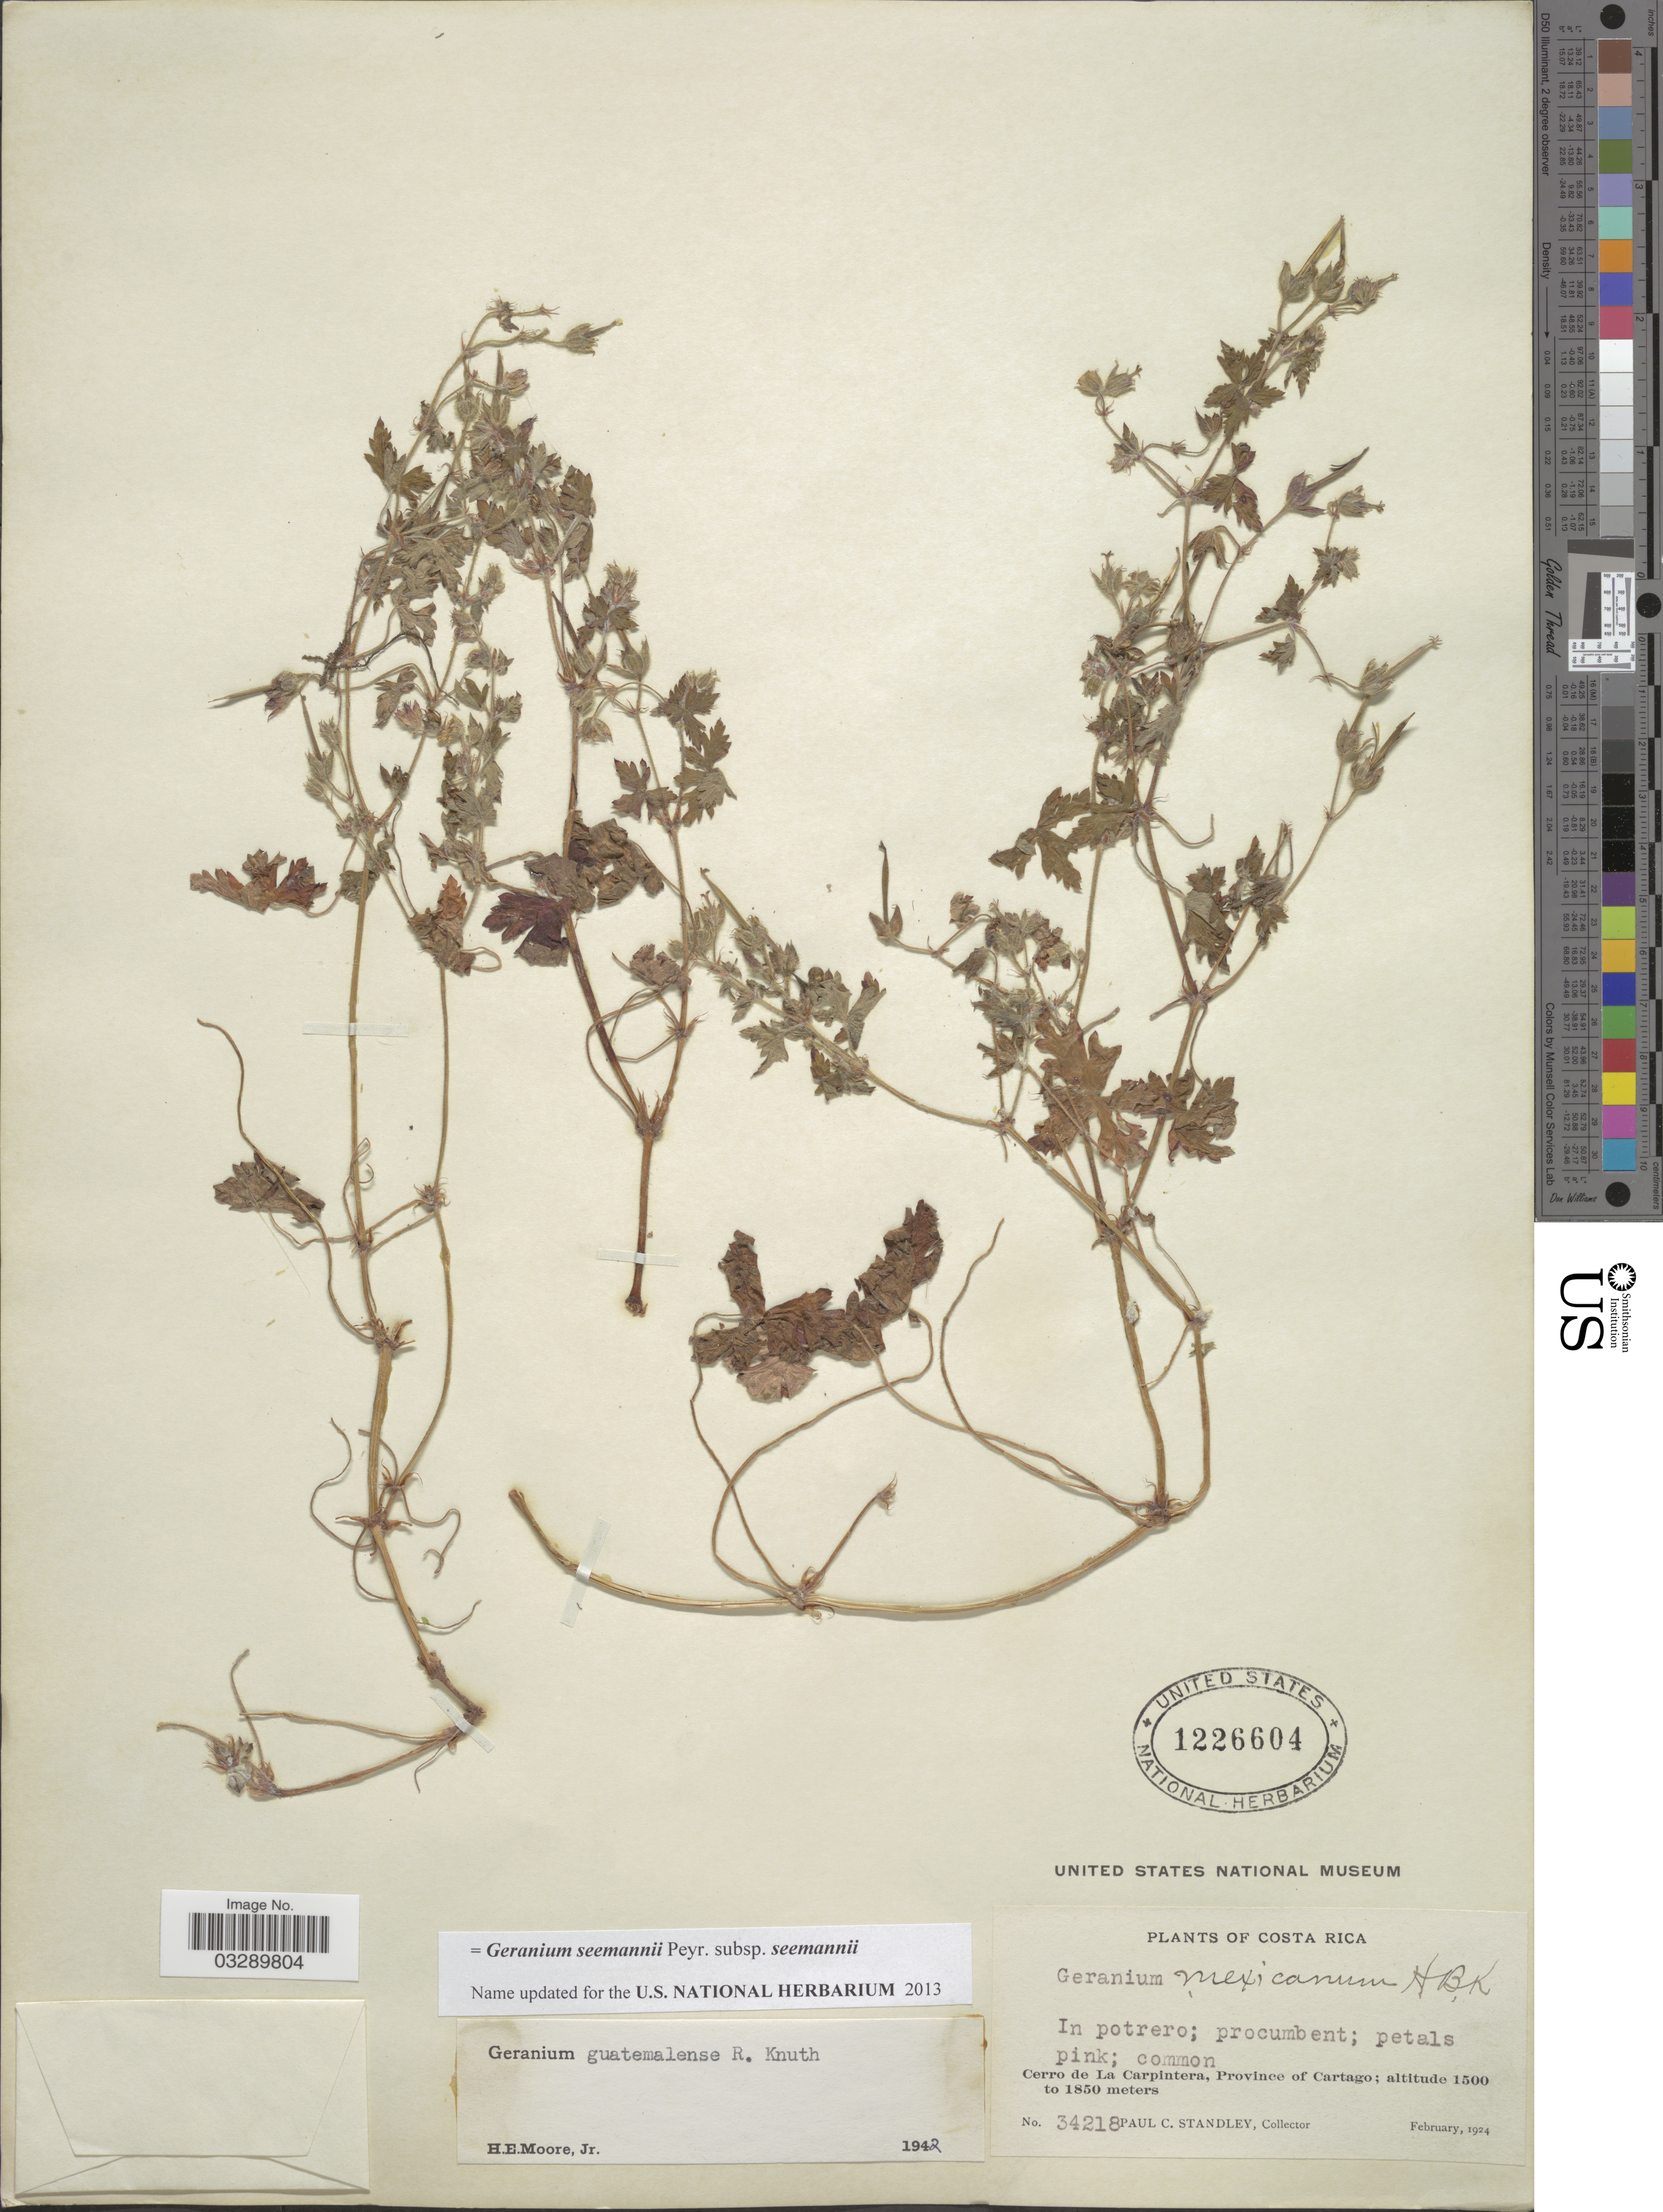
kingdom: Plantae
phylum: Tracheophyta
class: Magnoliopsida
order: Geraniales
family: Geraniaceae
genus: Geranium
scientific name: Geranium seemannii subsp. seemannii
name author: Peyr.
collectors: P. C. Standley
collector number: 34218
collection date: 1924-02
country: Costa Rica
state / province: Cartago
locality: Cerro de La Carpintera.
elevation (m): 1500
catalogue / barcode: US 1226604